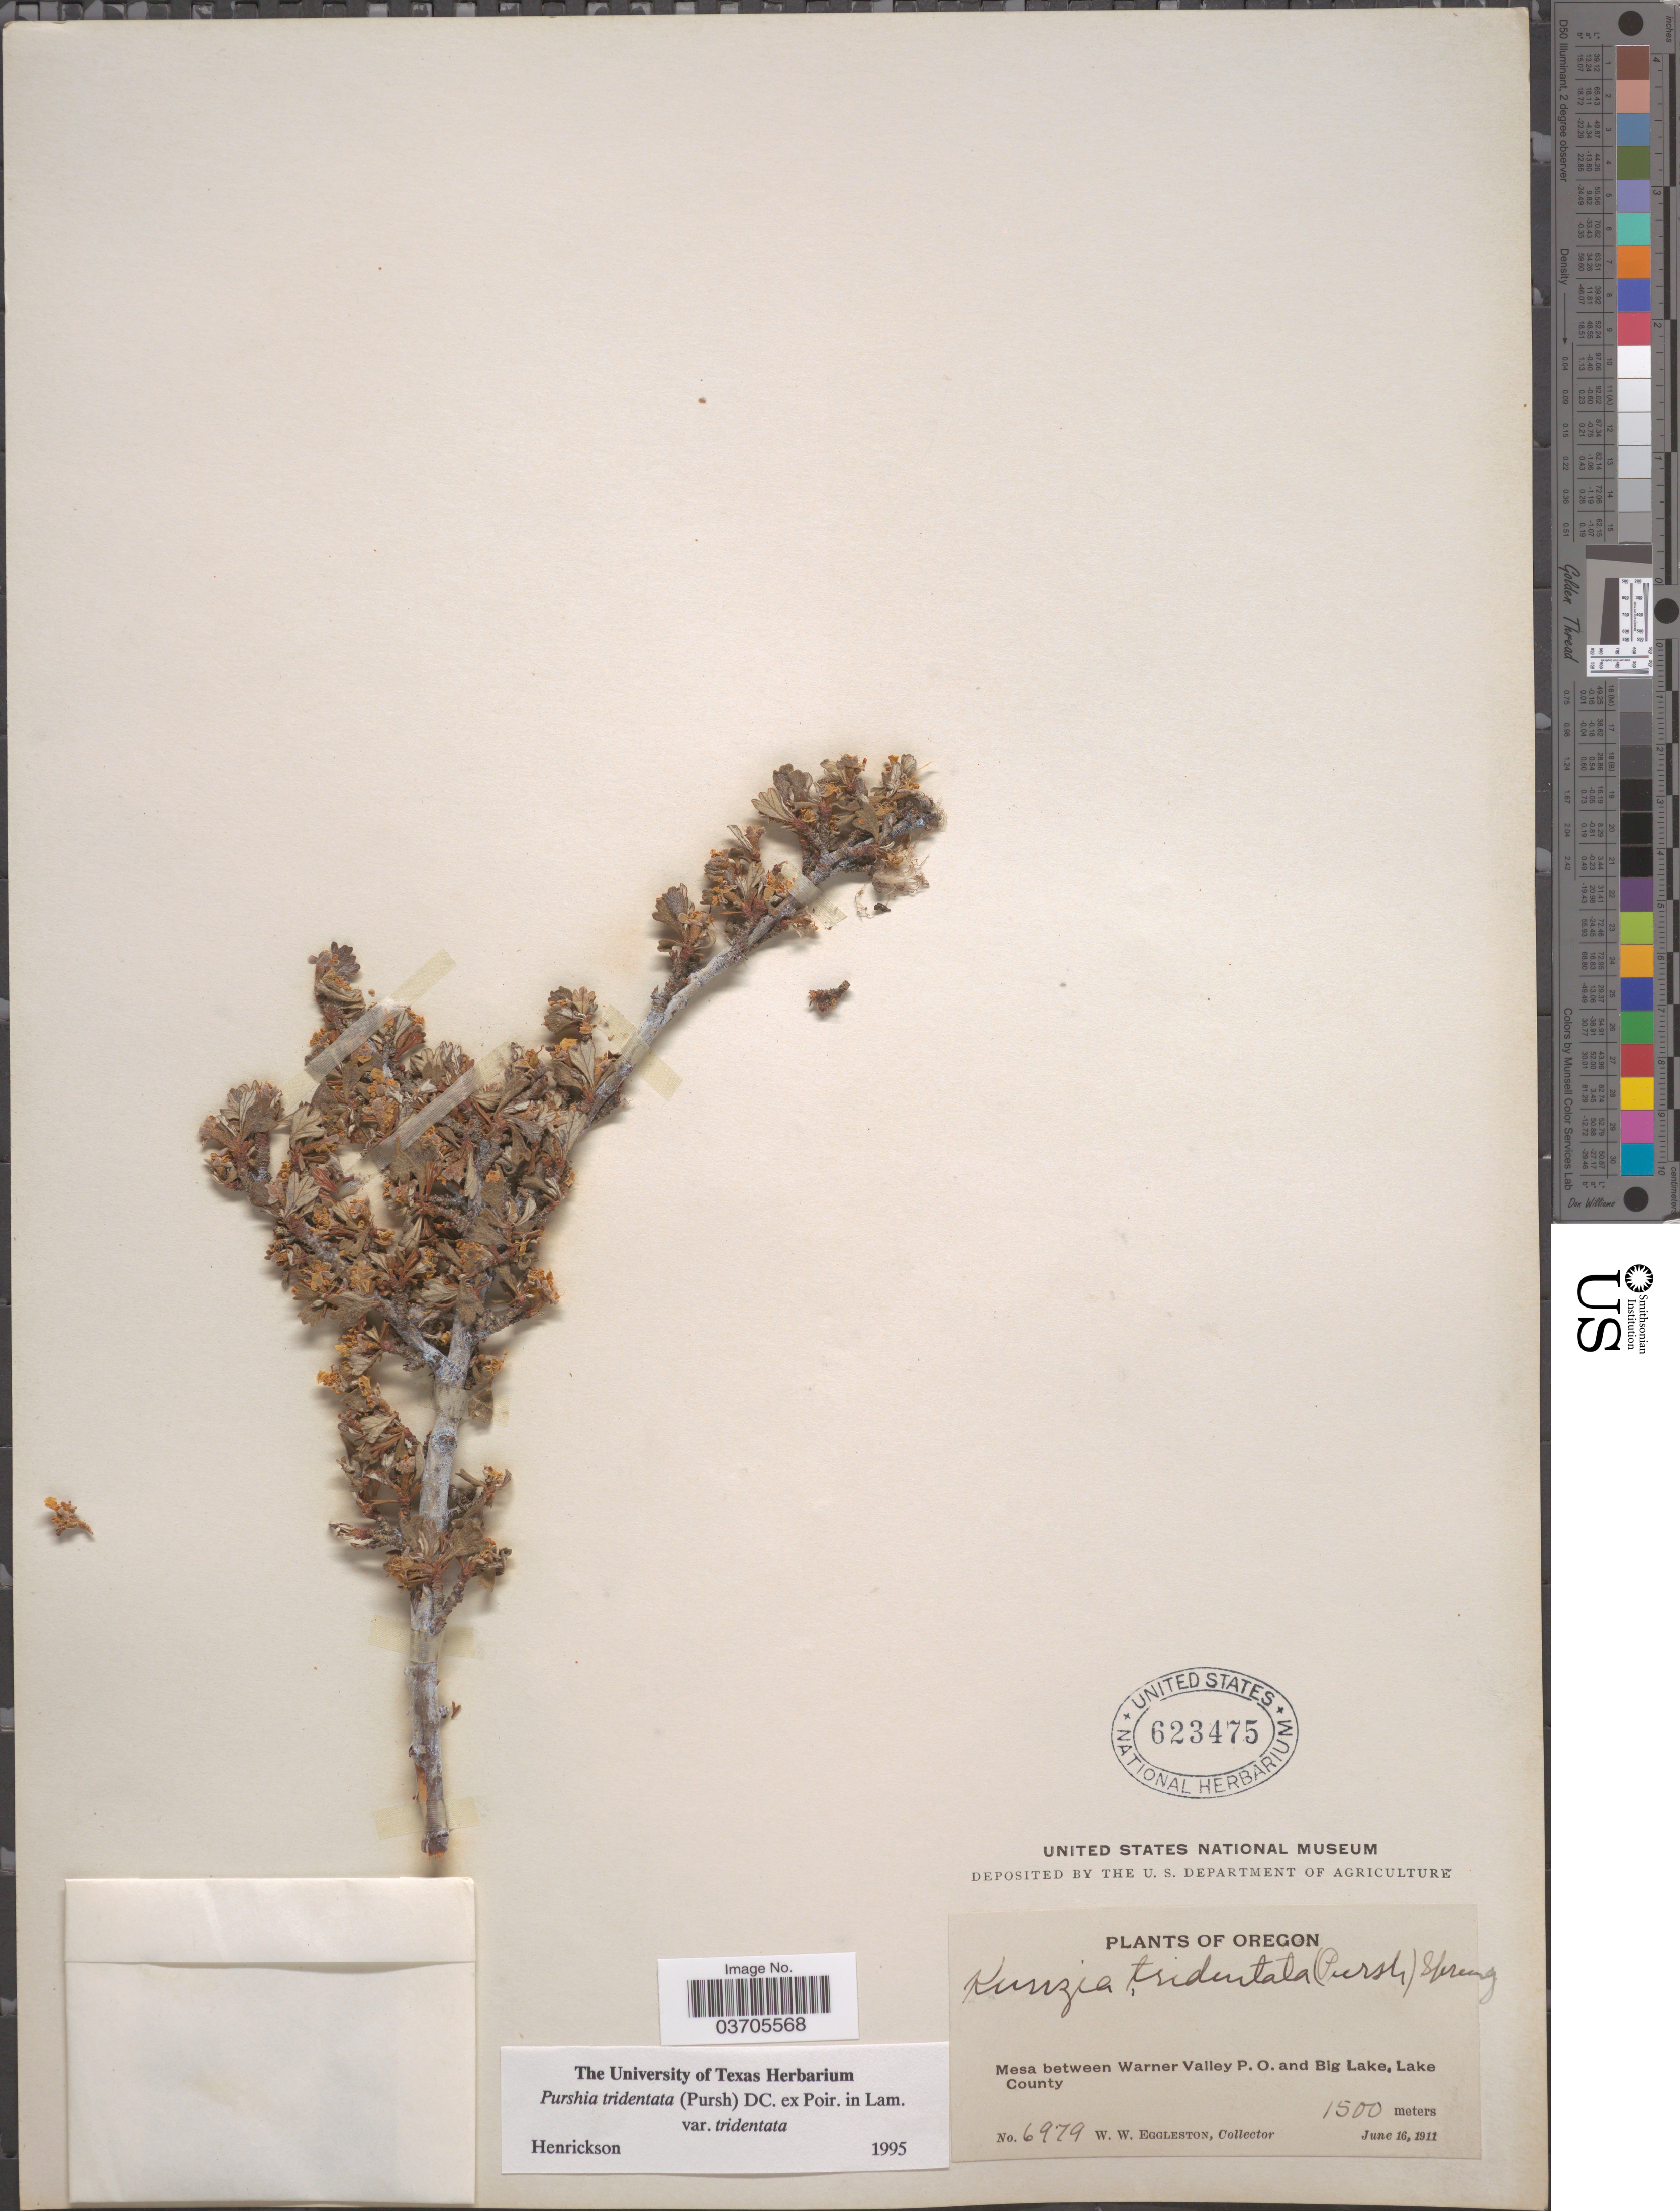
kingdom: Plantae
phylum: Tracheophyta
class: Magnoliopsida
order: Rosales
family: Rosaceae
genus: Purshia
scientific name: Purshia tridentata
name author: (Pursh) DC.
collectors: W. W. Eggleston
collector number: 6979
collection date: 1911-06-16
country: United States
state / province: Oregon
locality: Mesa between Warner Valley P. O. and Big Lake, Lake County.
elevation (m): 1500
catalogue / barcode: US 623475